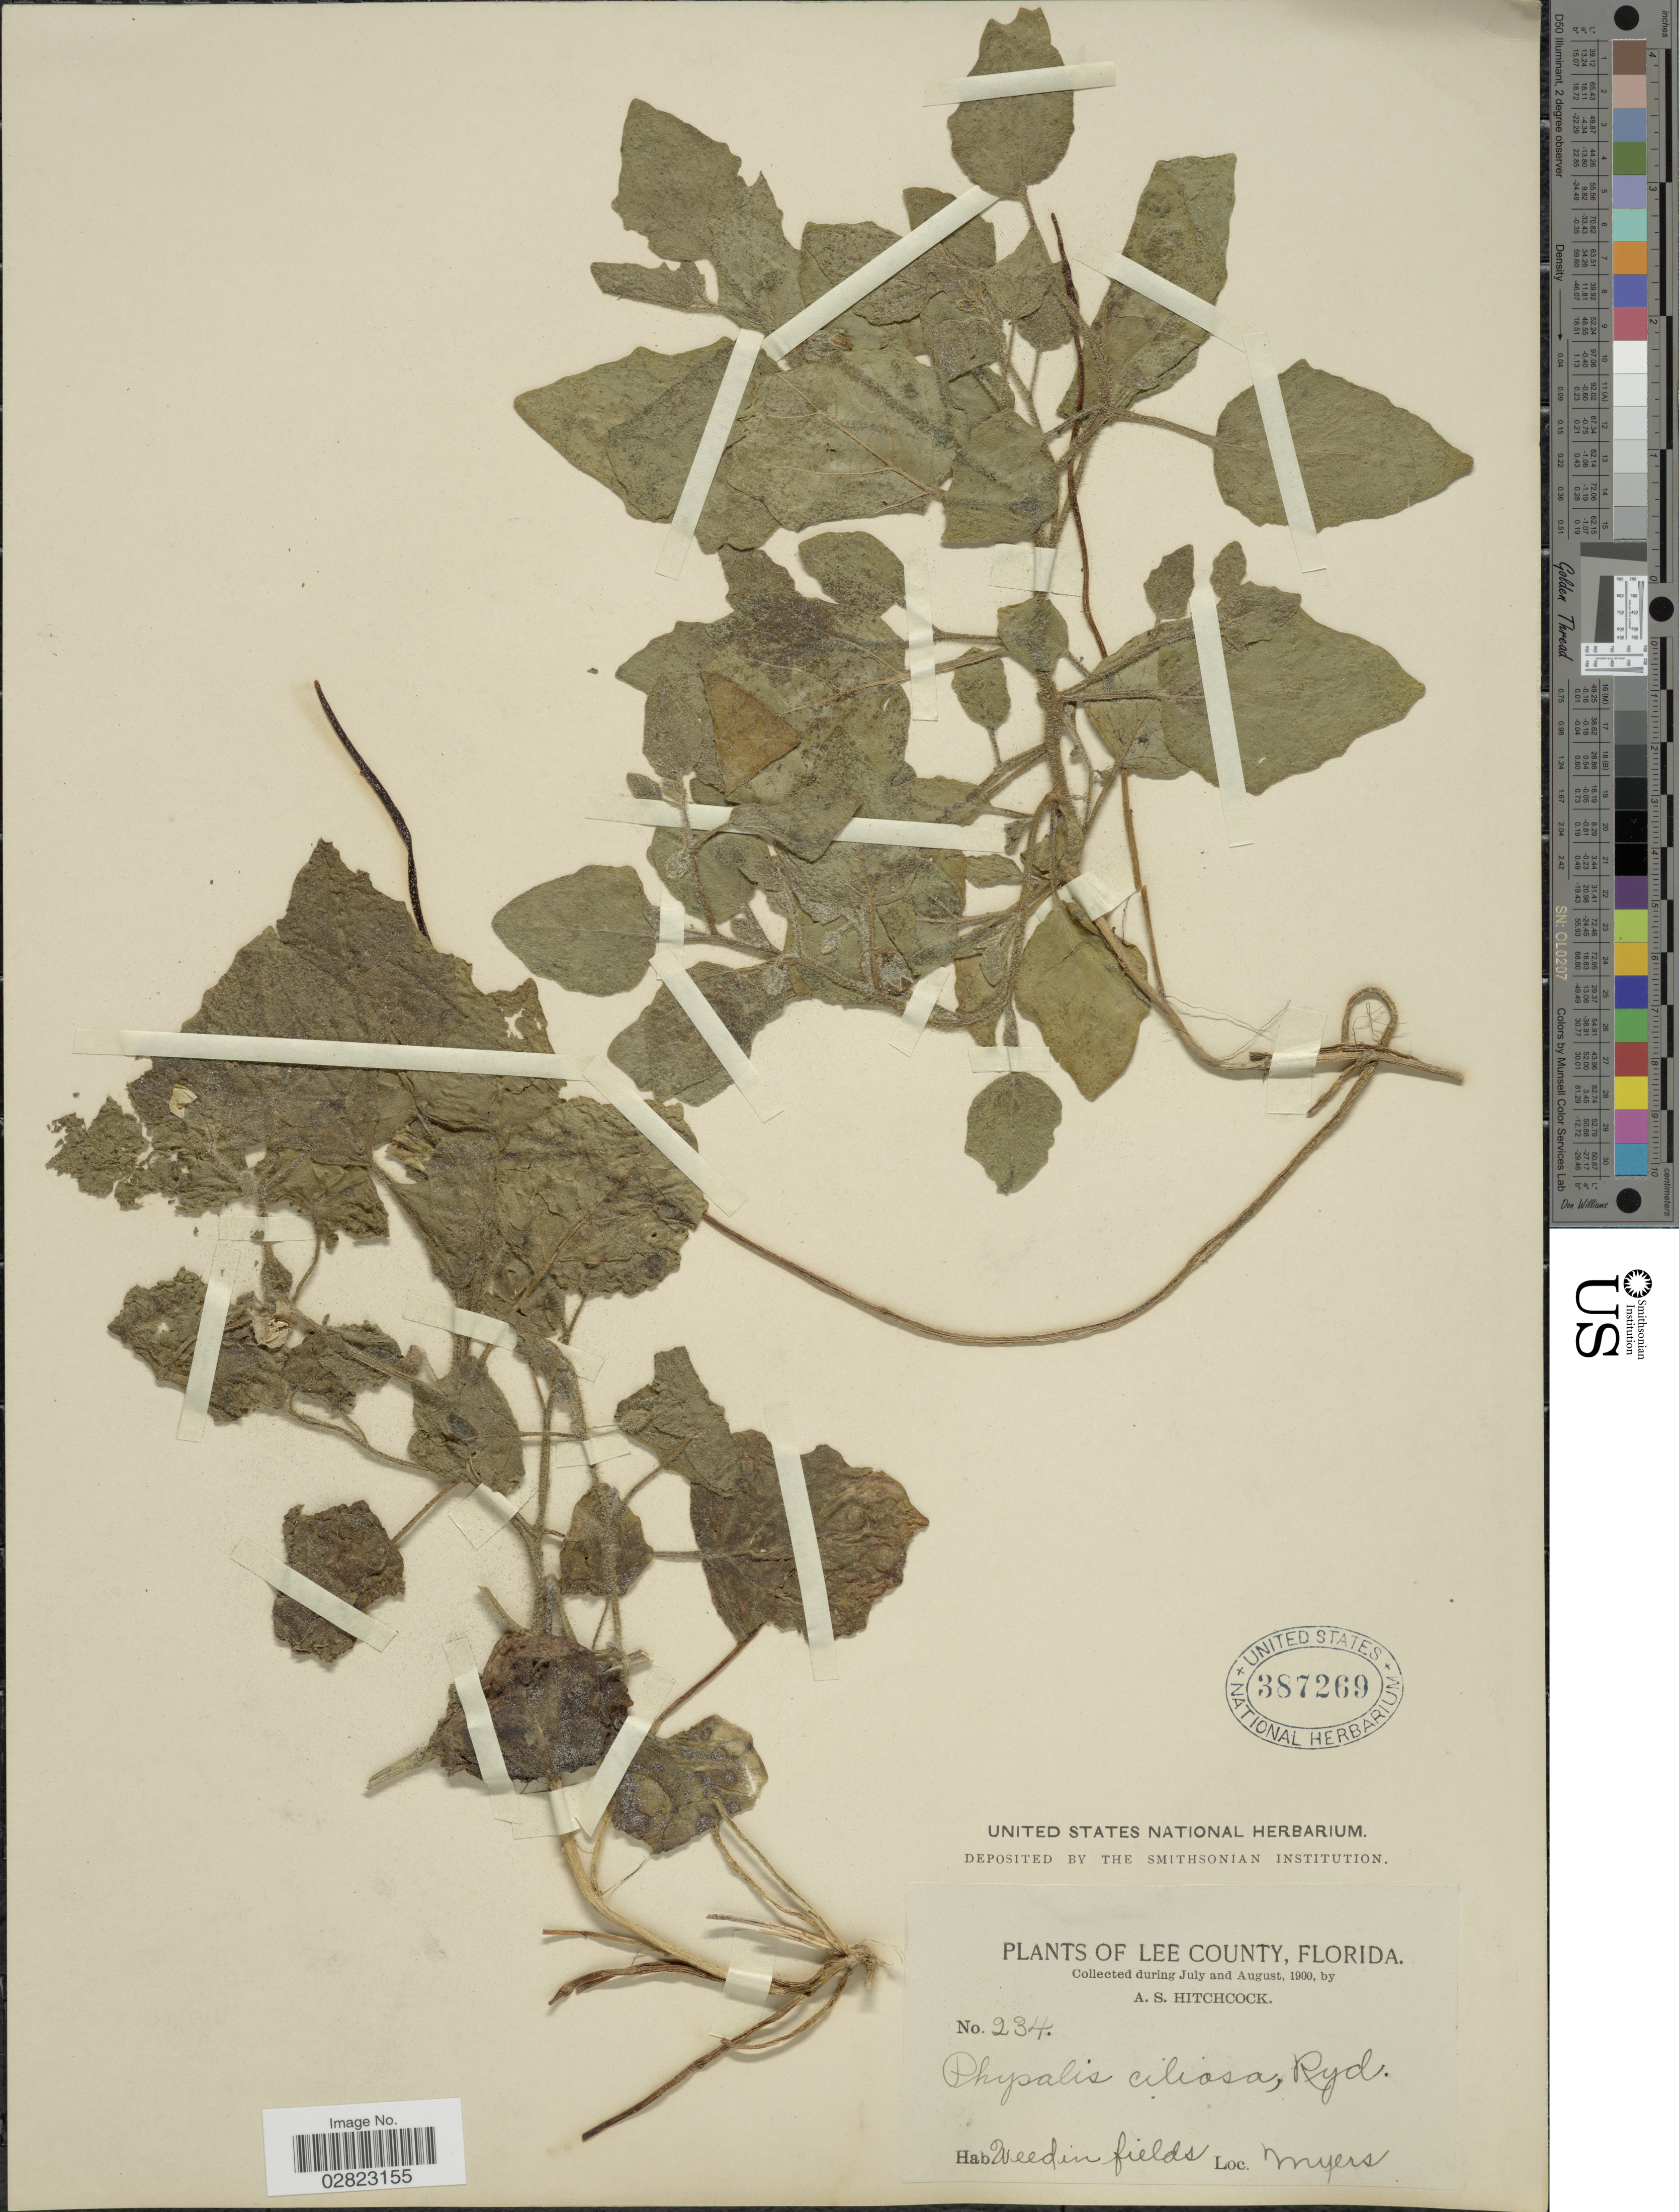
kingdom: Plantae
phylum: Tracheophyta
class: Magnoliopsida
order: Solanales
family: Solanaceae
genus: Physalis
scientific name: Physalis ciliosa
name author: Rydb.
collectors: A. S. Hitchcock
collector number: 234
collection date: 1900-07/1900-08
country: United States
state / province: Florida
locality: Lee County. Myers.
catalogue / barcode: US 387269